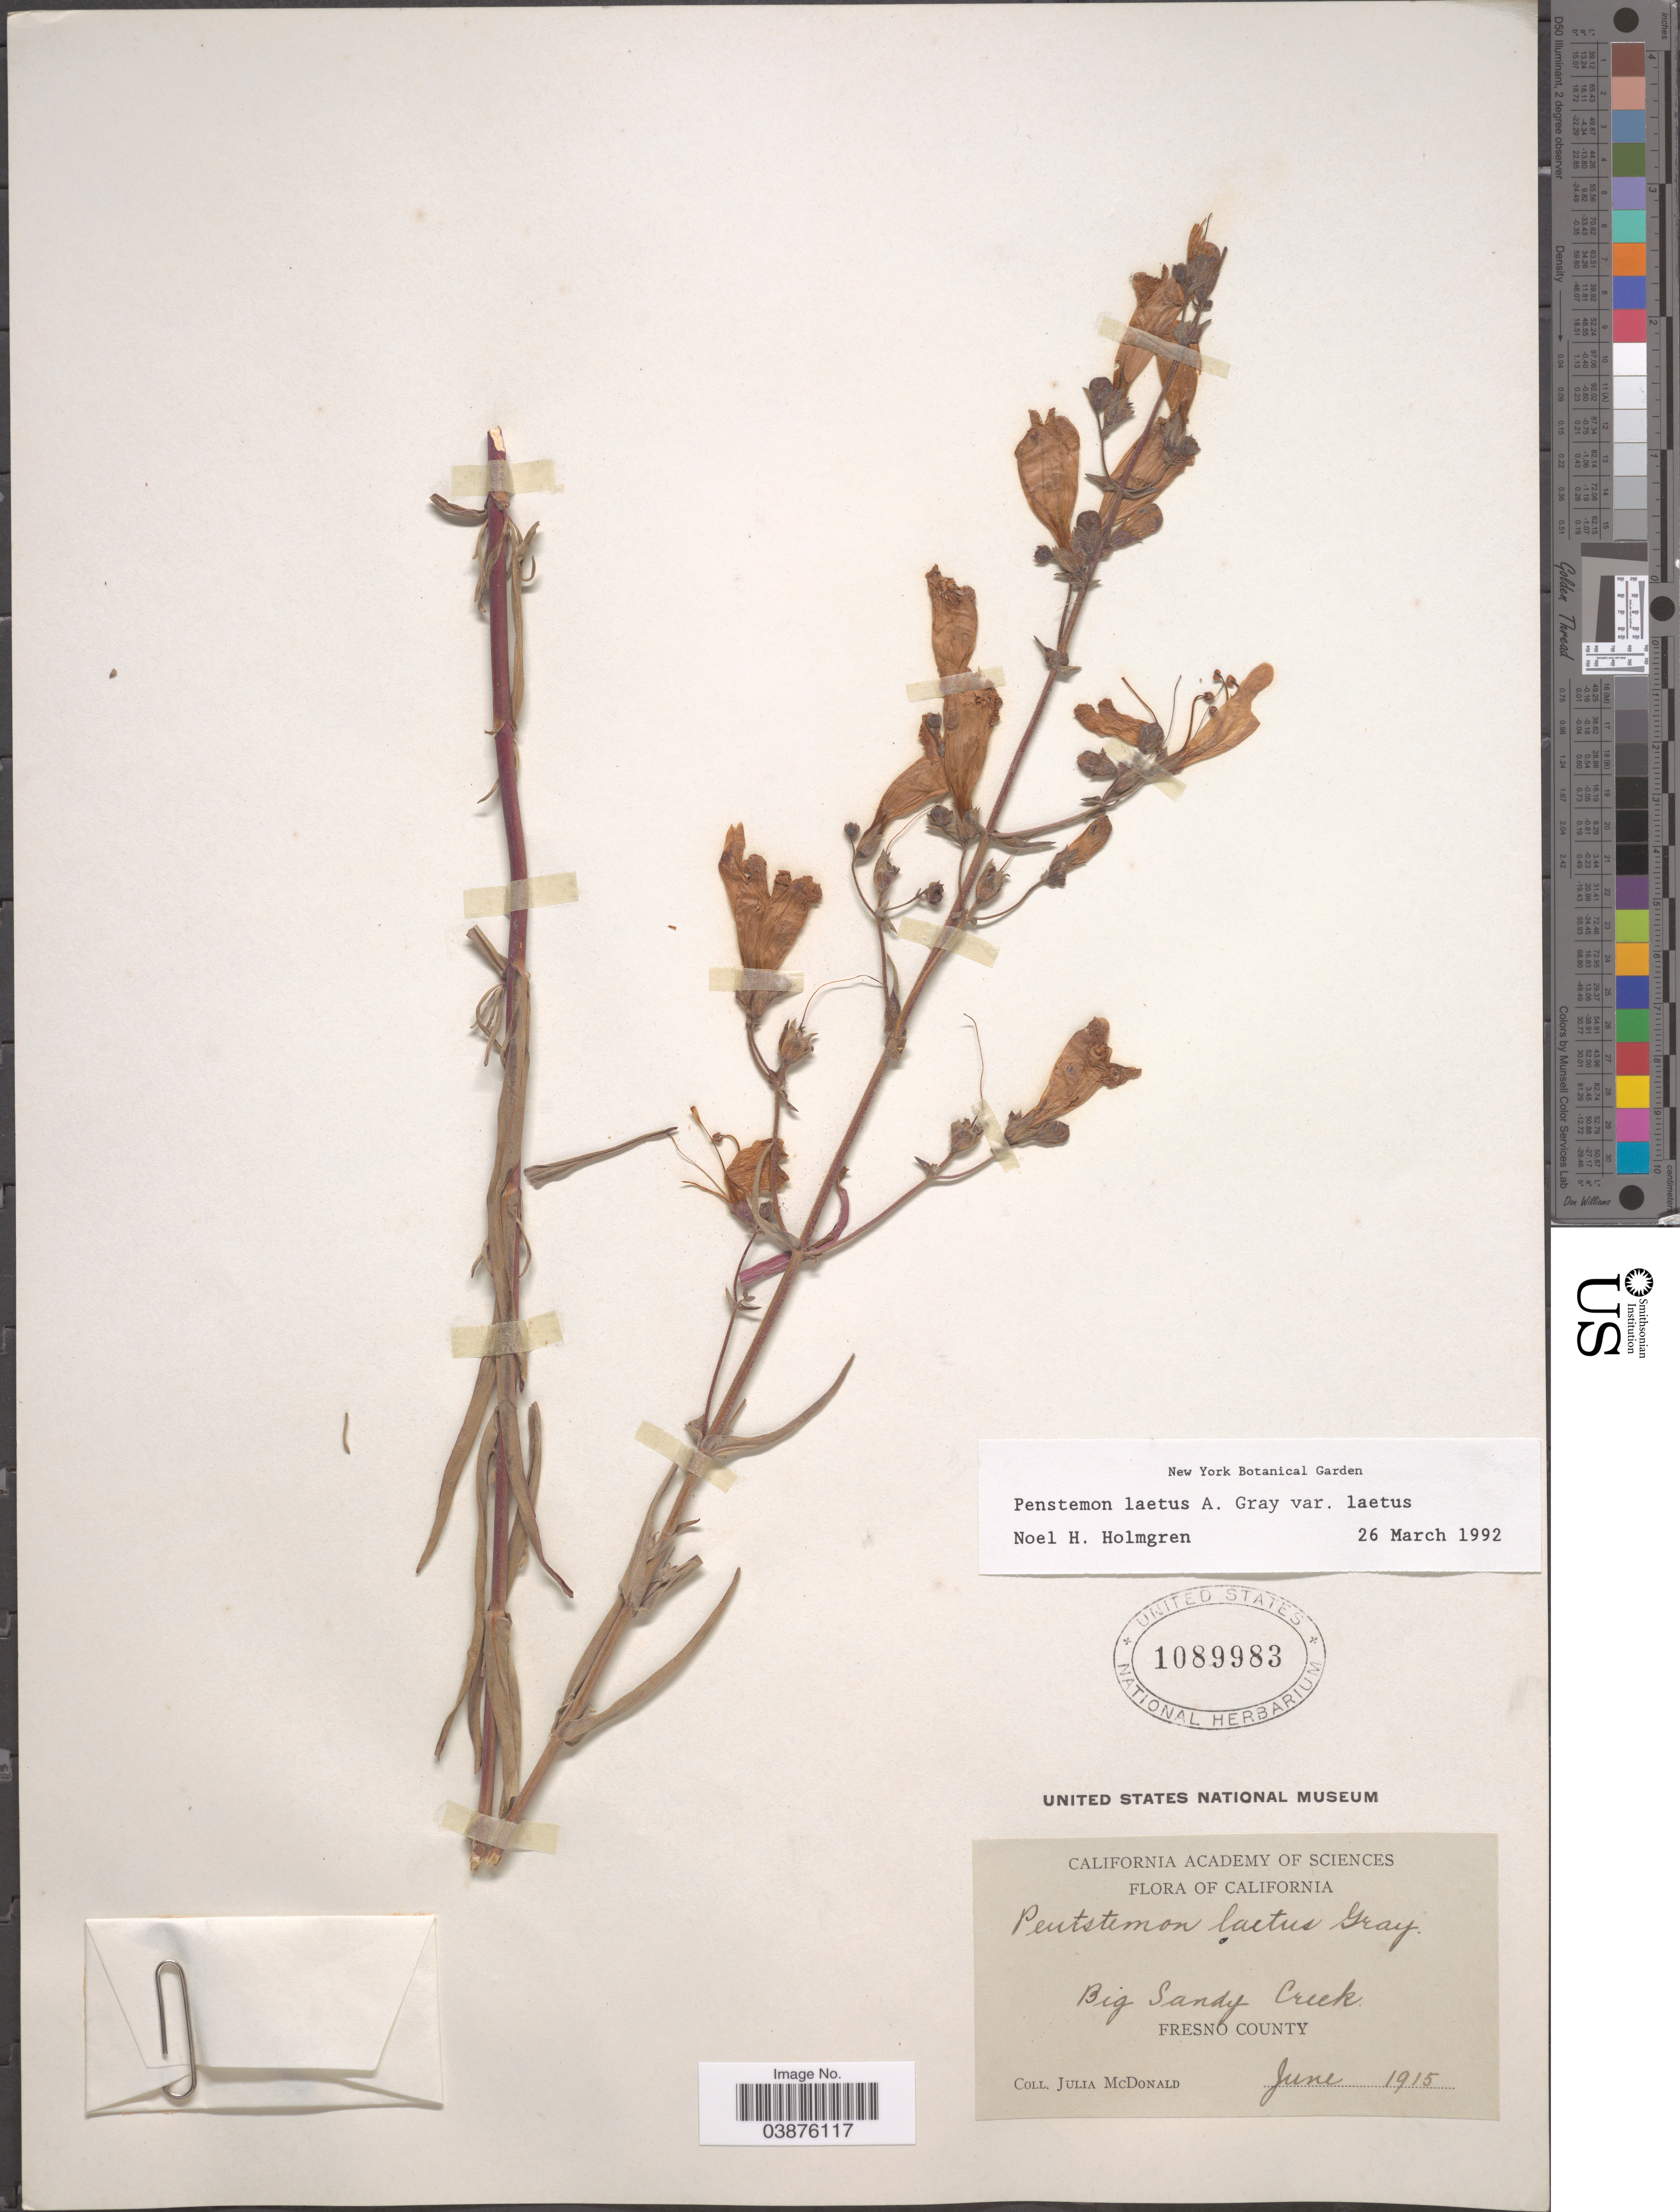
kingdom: Plantae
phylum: Tracheophyta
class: Magnoliopsida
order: Lamiales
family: Plantaginaceae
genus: Penstemon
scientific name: Penstemon laetus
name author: A. Gray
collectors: J. McDonald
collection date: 1915-06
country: United States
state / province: California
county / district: Fresno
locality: Big Sandy Creek, Fresno County.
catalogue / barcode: US 1089983